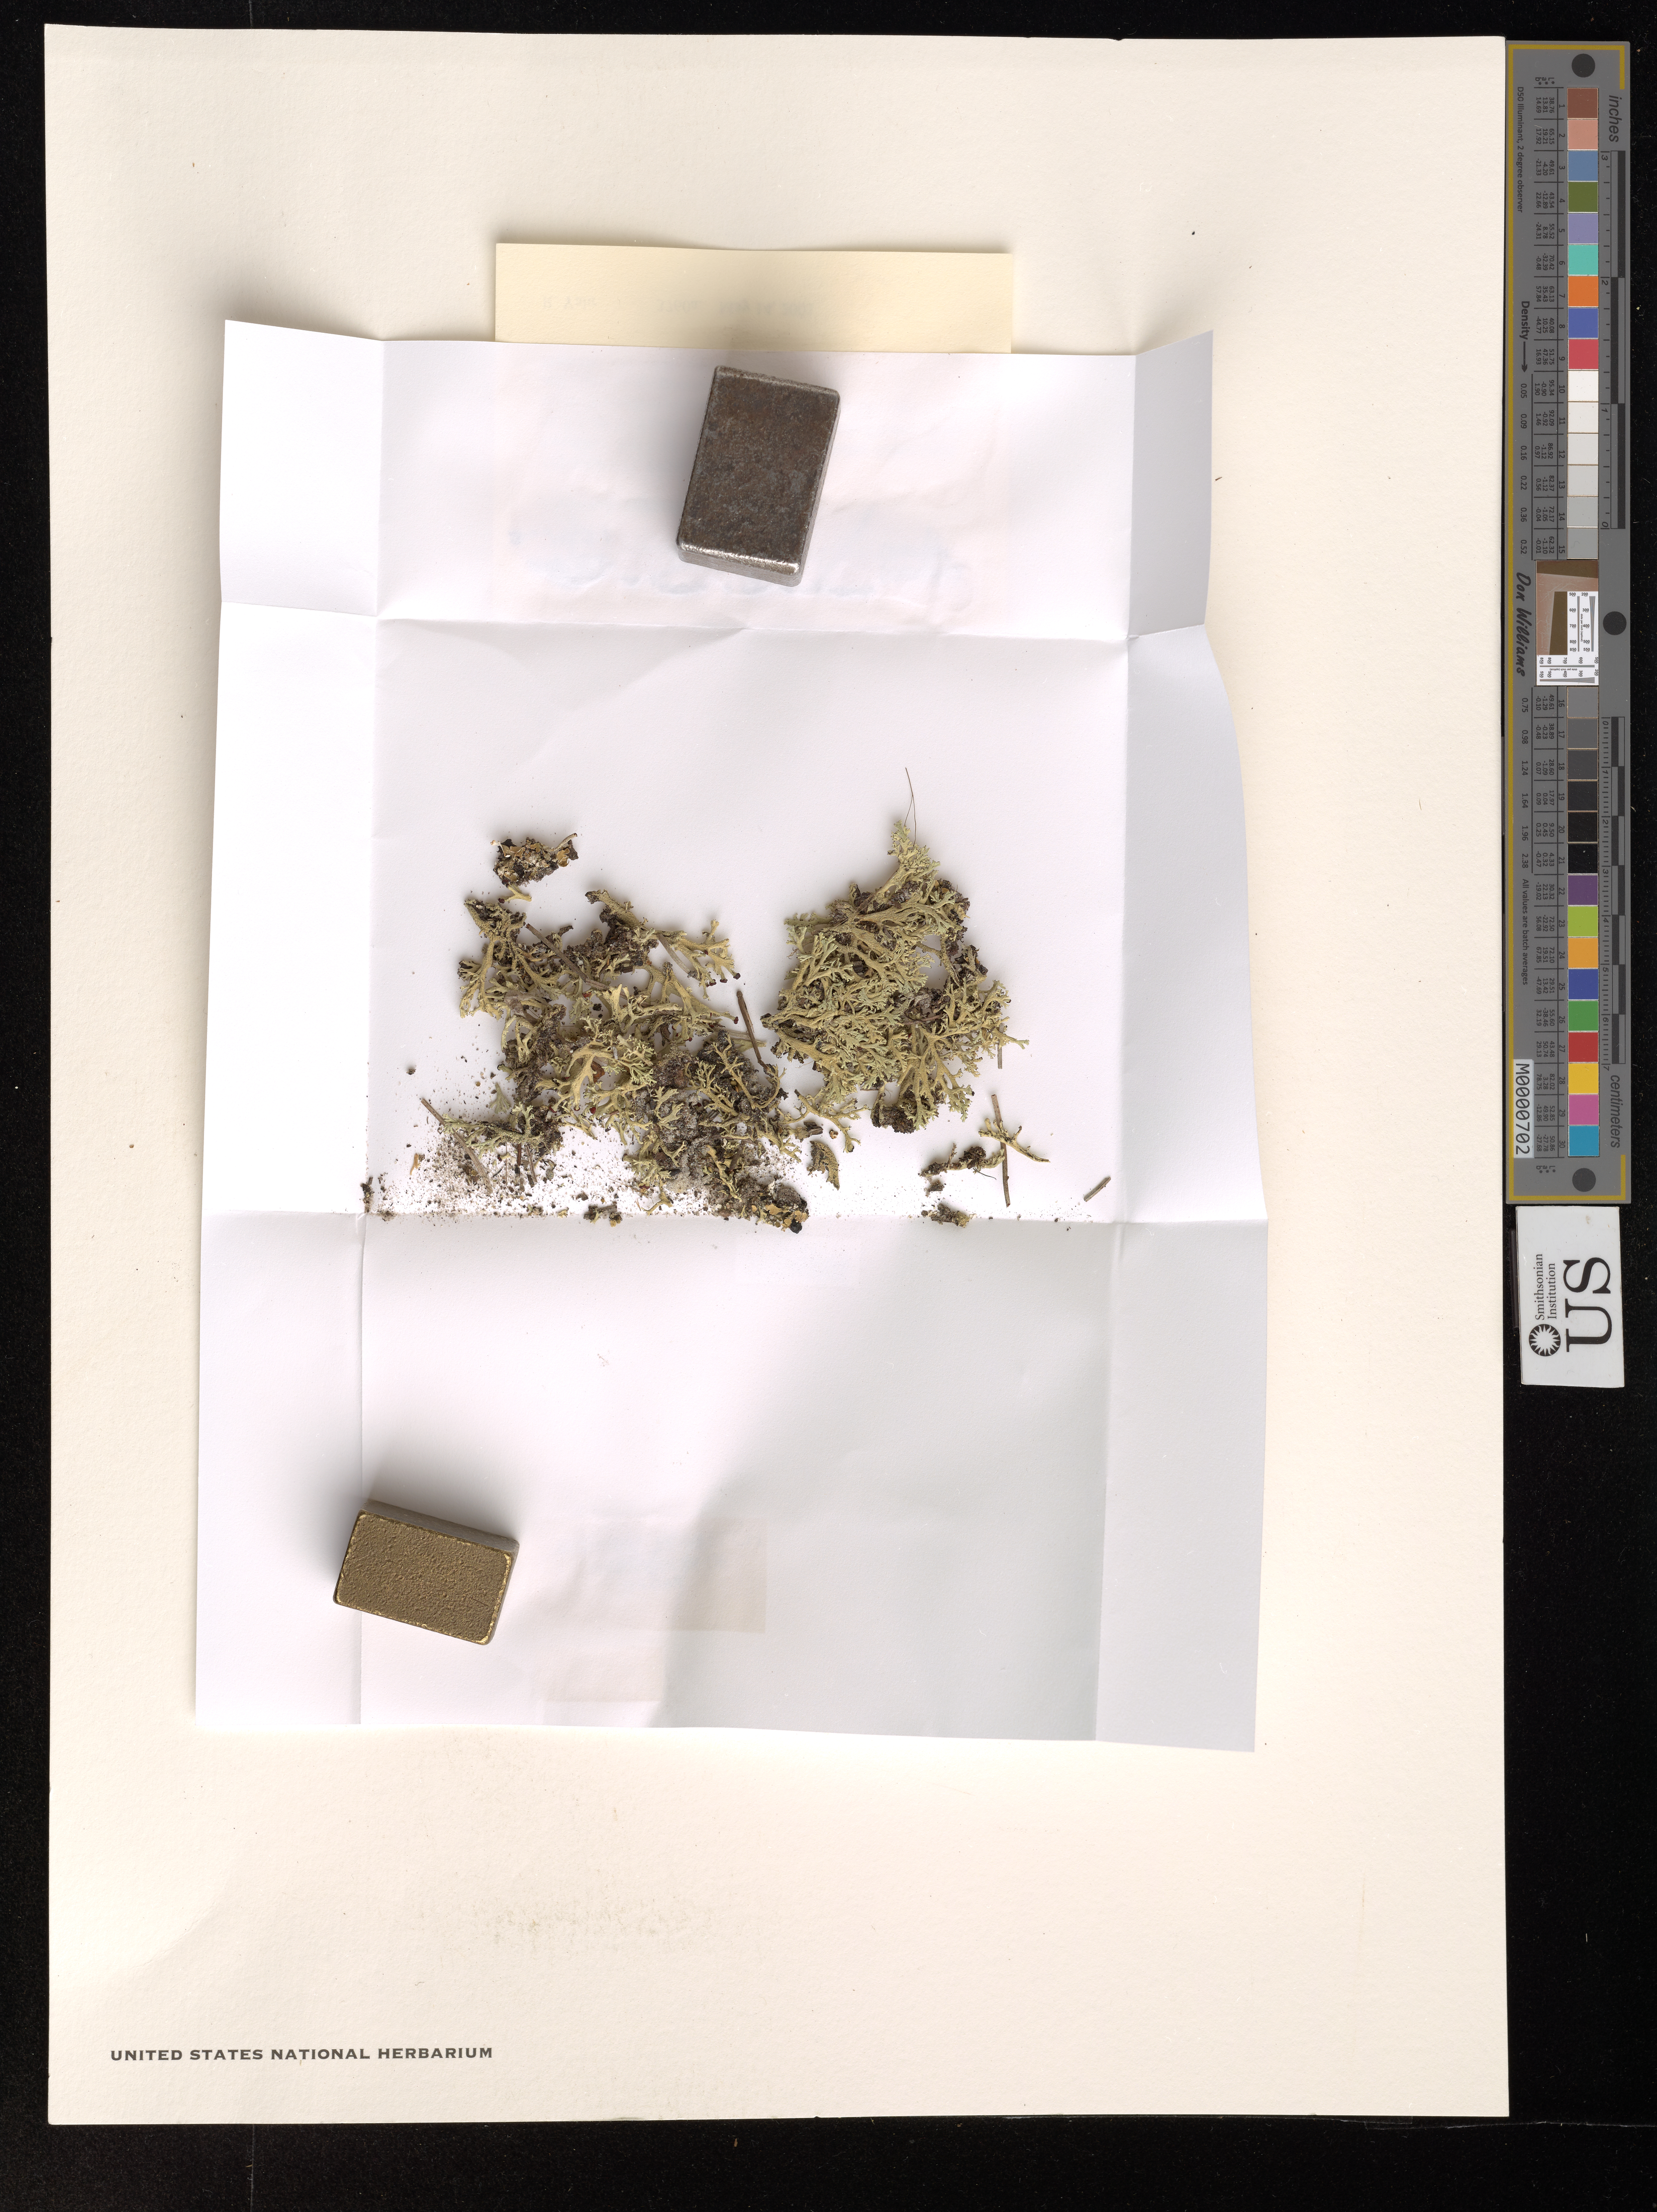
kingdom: Fungi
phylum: Ascomycota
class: Lecanoromycetes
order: Lecanorales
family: Cladoniaceae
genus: Cladonia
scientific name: Cladonia leporina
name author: Fr.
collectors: R. Yahr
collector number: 3760a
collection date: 2001-05-14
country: United States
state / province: North Carolina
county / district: Pender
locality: Pender Co. Just N of Annandale in Holly Shelter Game Land ca. 0.1 mi N of gate at Topsail Baptist Church.